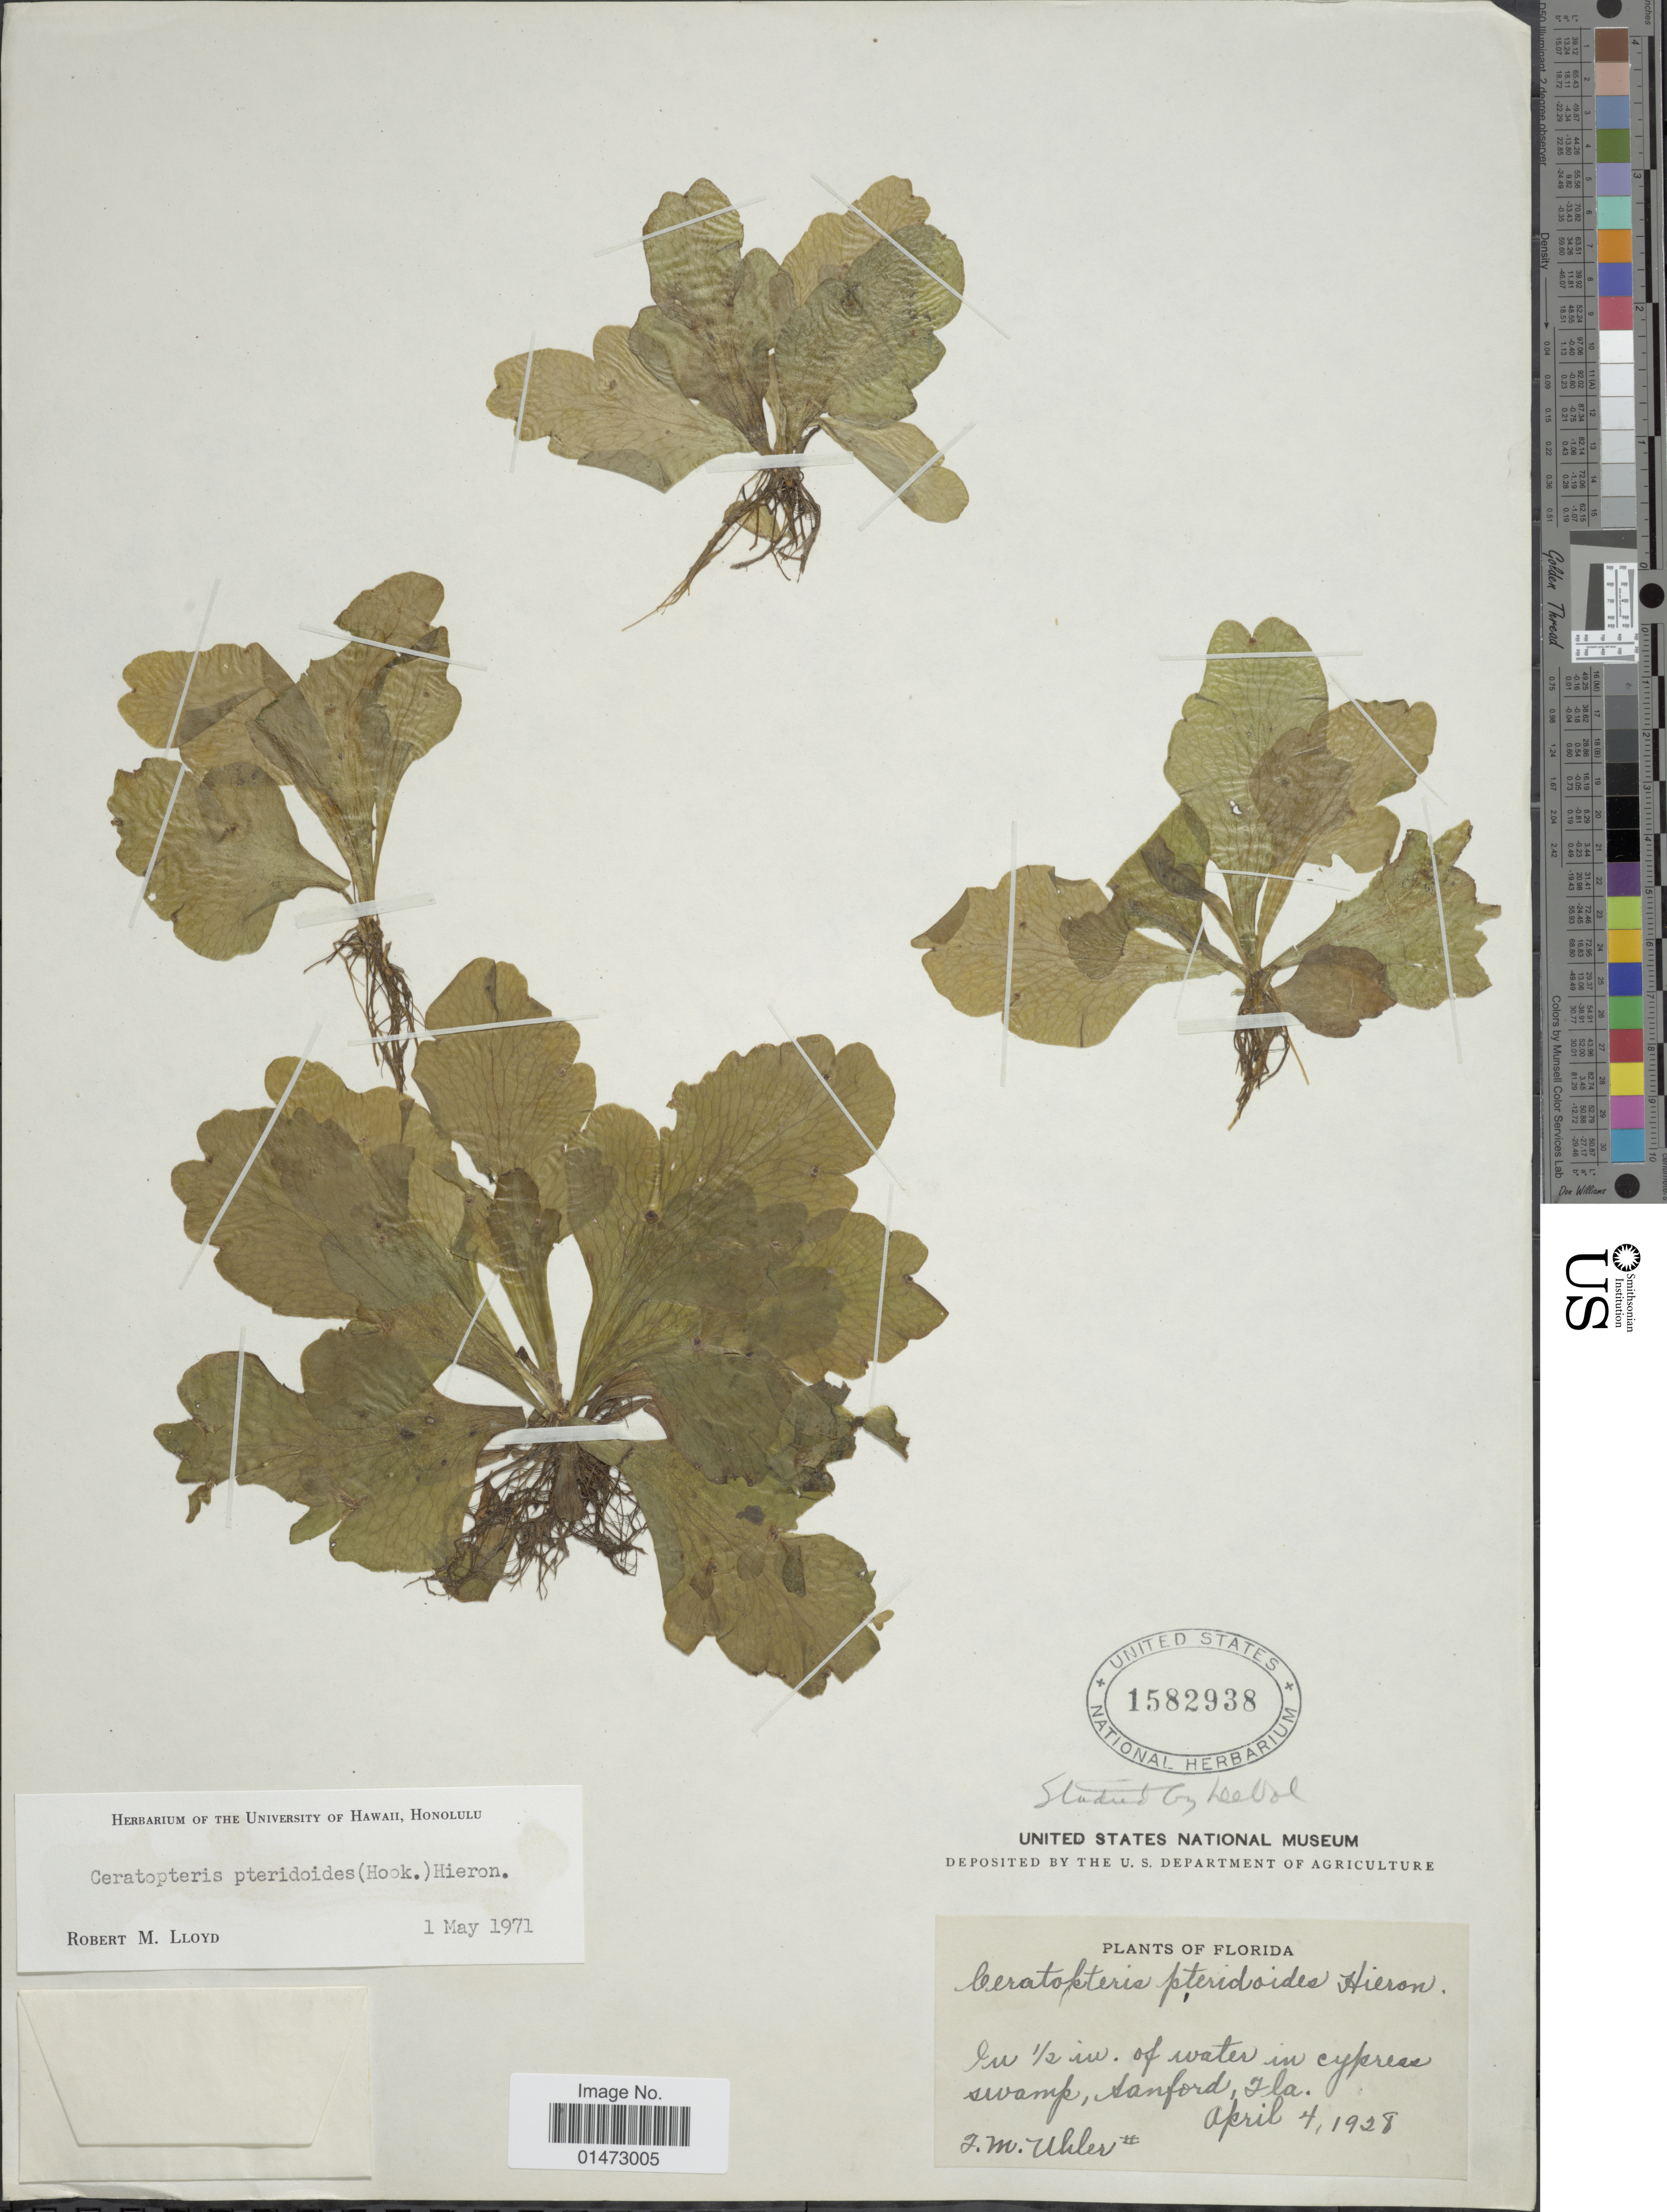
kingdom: Plantae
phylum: Tracheophyta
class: Polypodiopsida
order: Polypodiales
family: Pteridaceae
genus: Ceratopteris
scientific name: Ceratopteris pteridioides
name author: (Hook.) Hieron.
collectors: F. M. Uhler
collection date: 1928-04-04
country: United States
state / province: Florida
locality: In ½ m. of water in cypress swamp, Sanford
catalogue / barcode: US 1582938